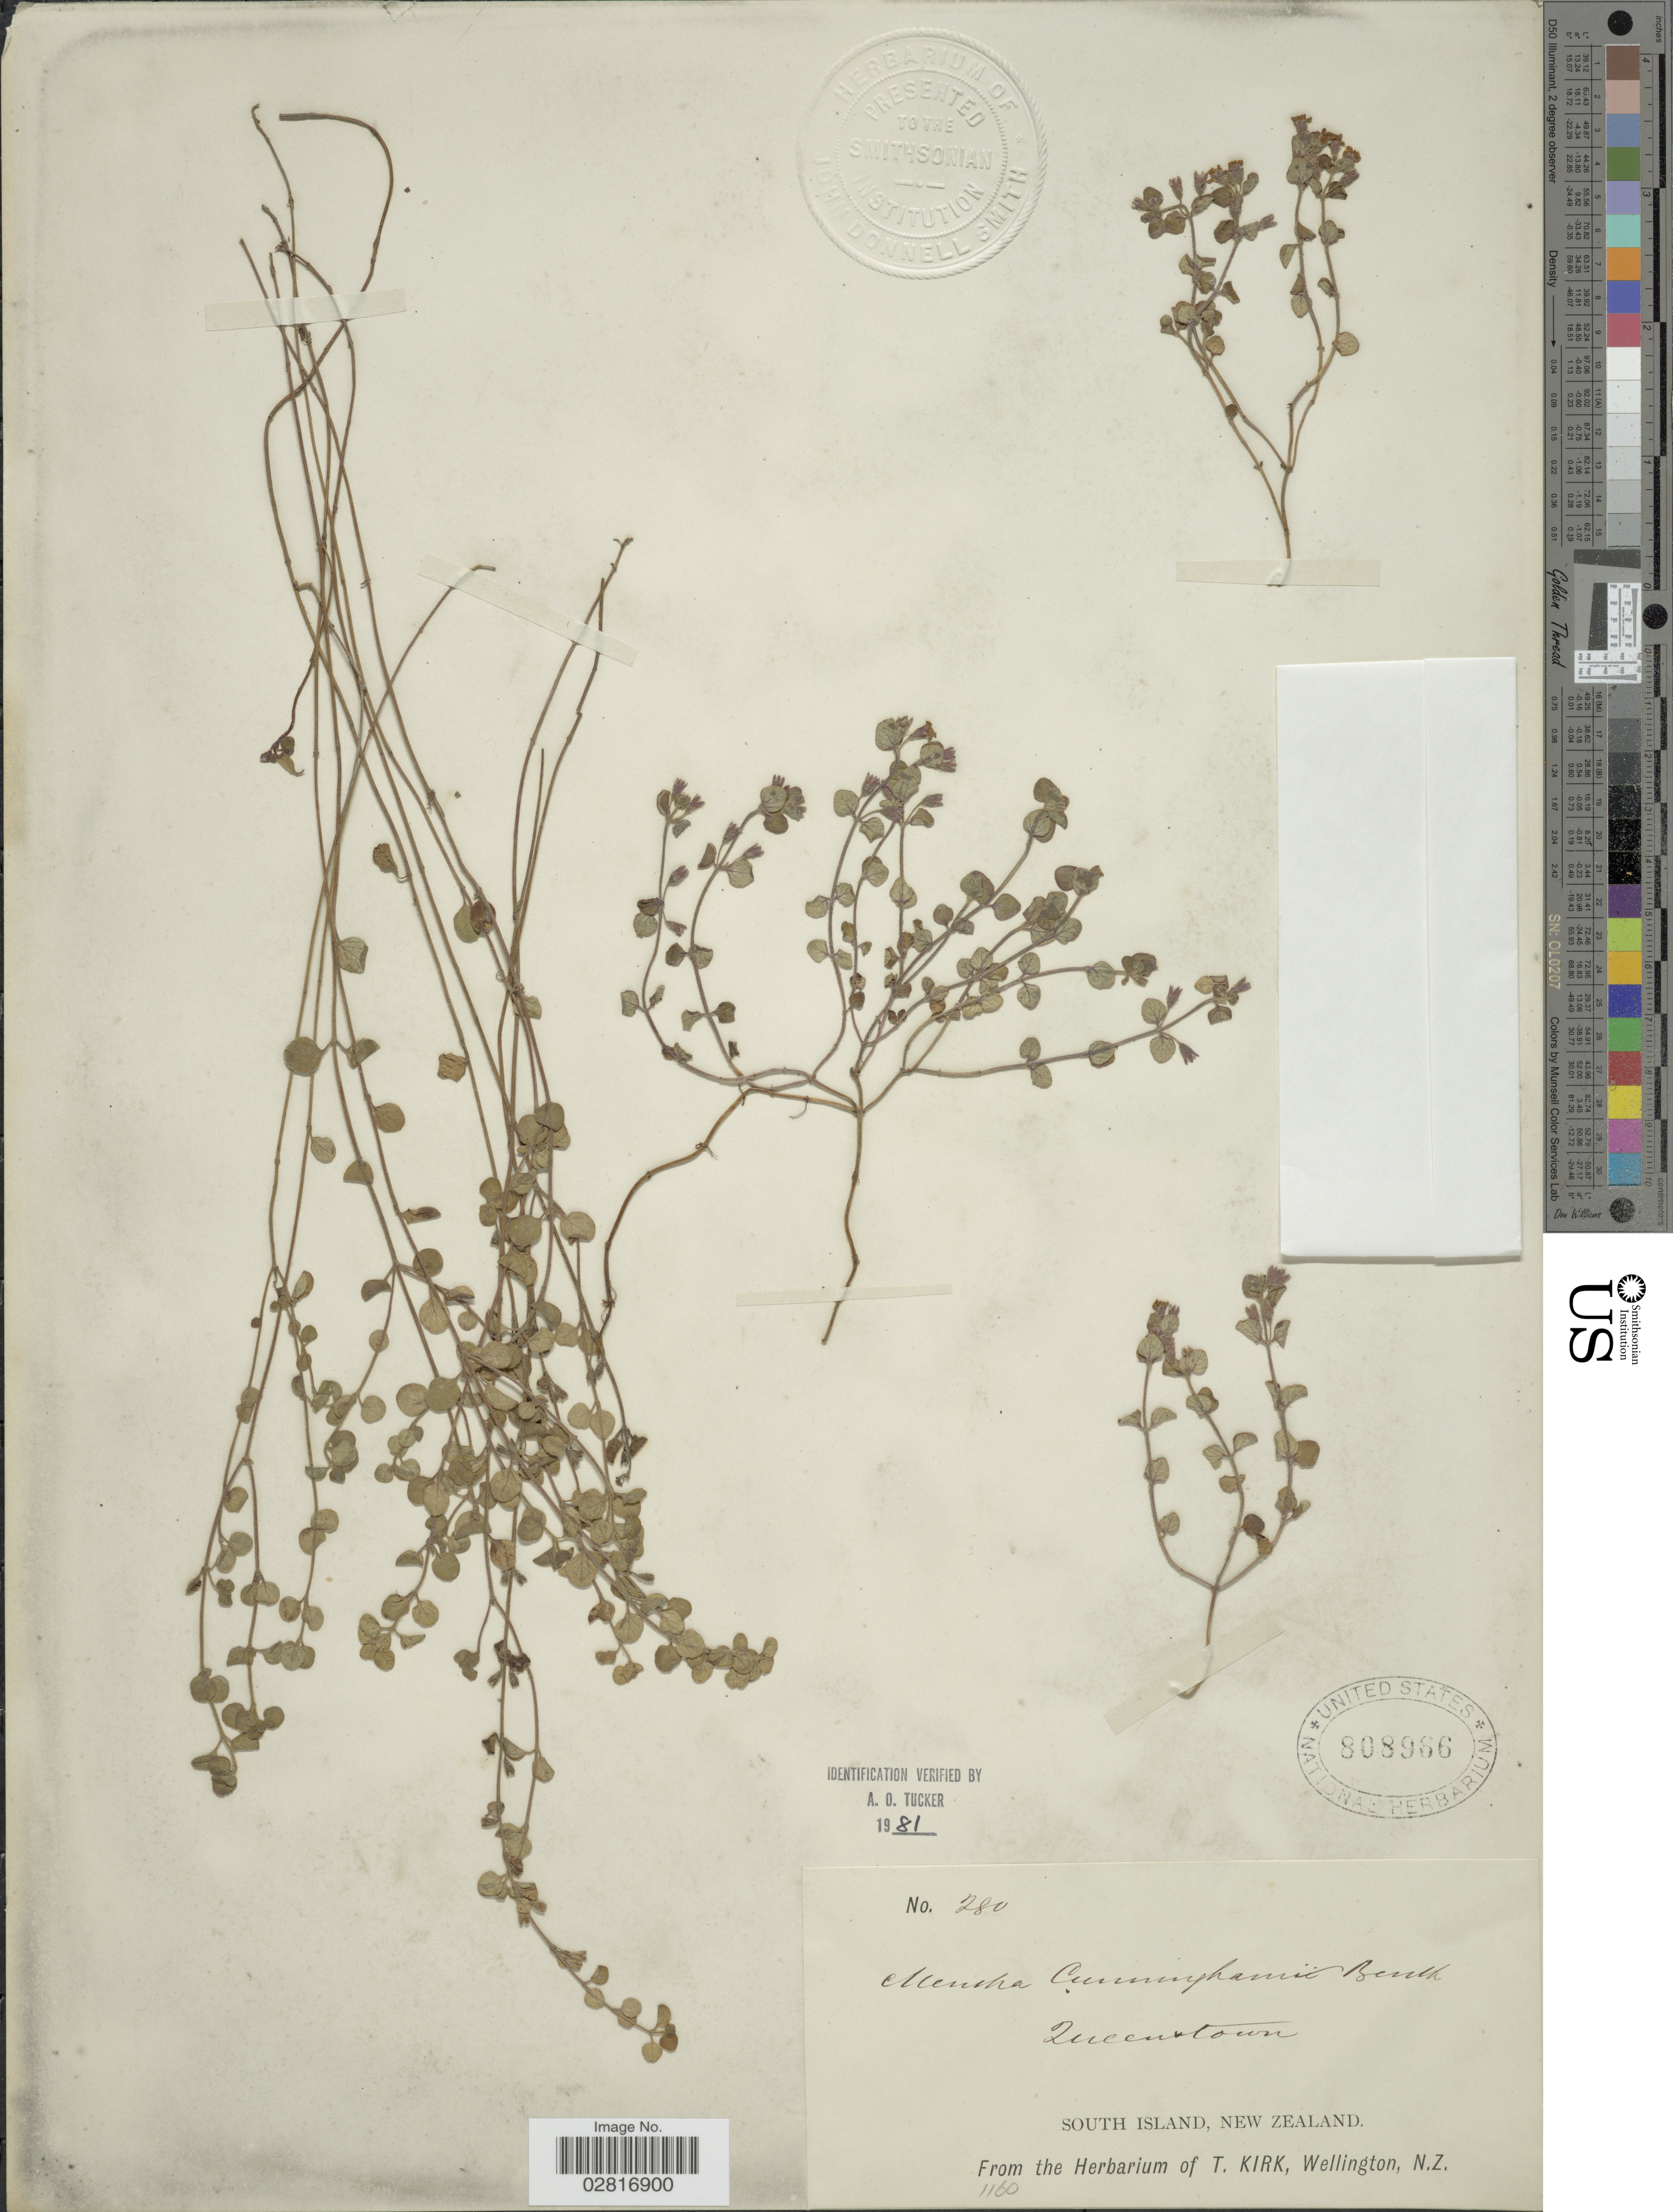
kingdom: Plantae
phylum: Tracheophyta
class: Magnoliopsida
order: Lamiales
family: Lamiaceae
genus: Mentha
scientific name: Mentha cunninghamii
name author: (Benth.) Benth.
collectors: ex herb. T. Kirk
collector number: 280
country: New Zealand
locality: South Island, New Zealand. Queenstown.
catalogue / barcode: US 808966